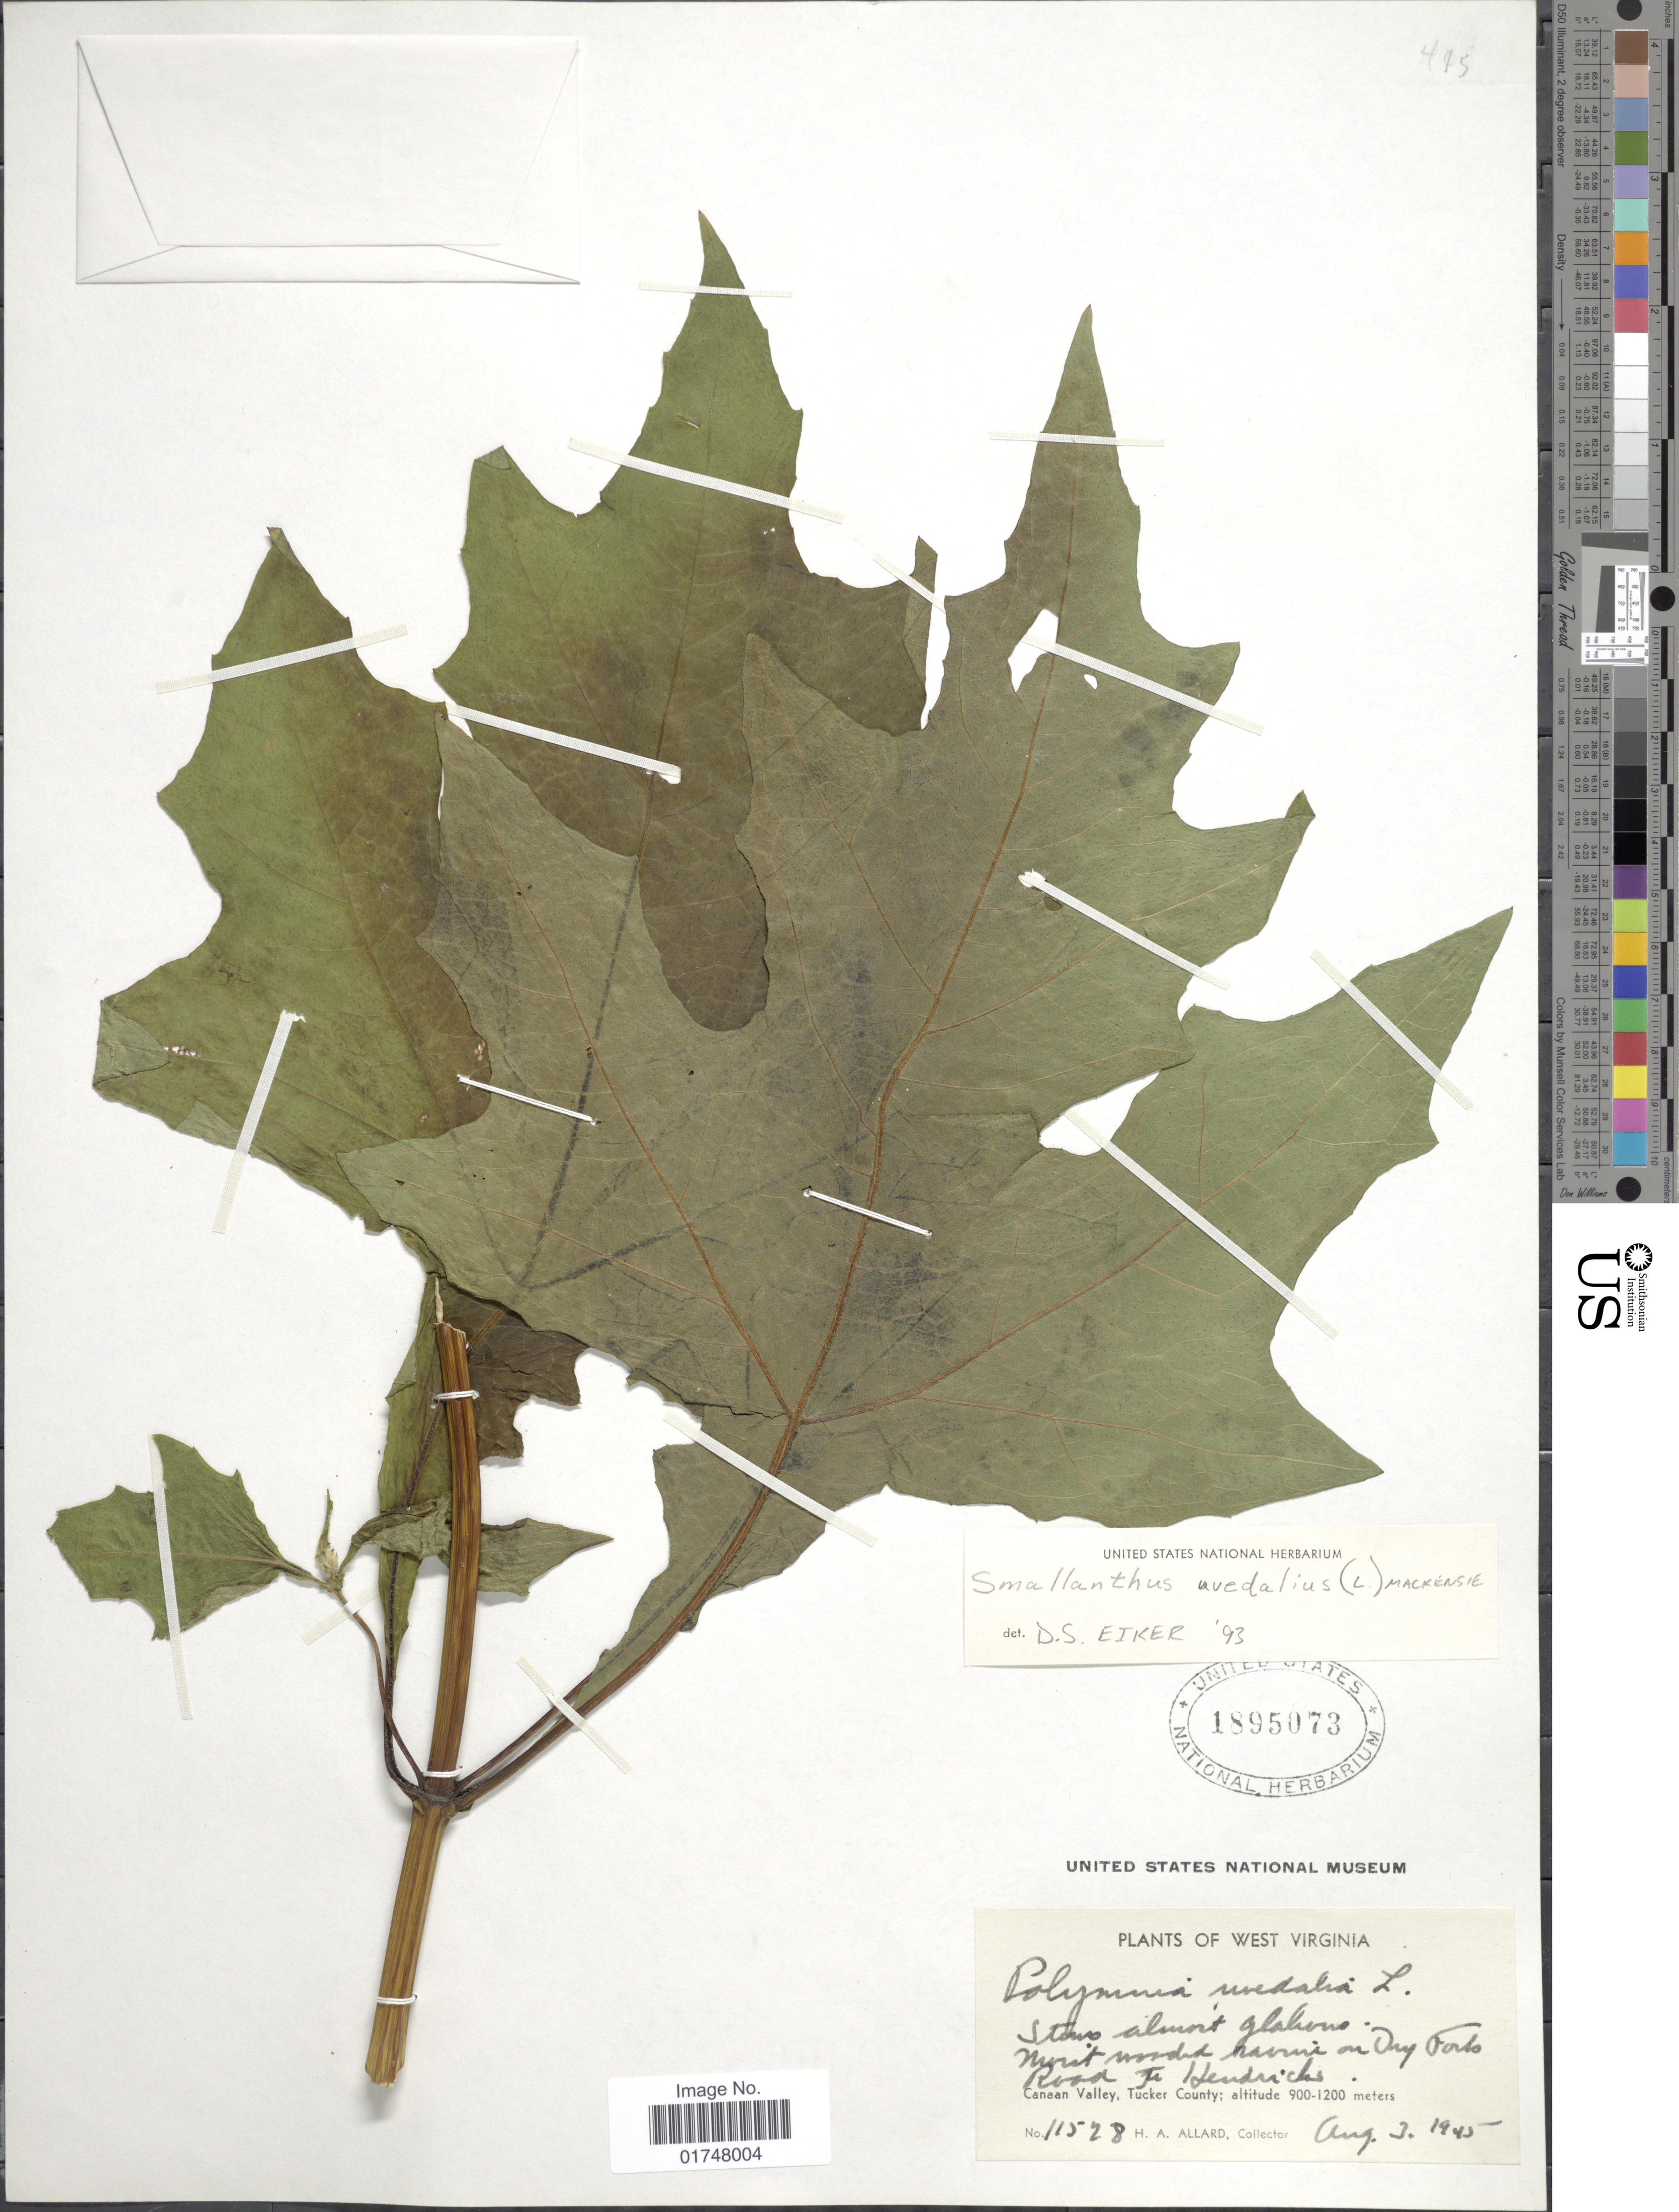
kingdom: Plantae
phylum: Tracheophyta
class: Magnoliopsida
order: Asterales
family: Asteraceae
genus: Smallanthus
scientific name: Smallanthus uvedalia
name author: (L.) Mack. ex Mack.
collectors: H. A. Allard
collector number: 11528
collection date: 1945-08-03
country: United States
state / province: West Virginia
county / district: Tucker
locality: Moist wooded ravine on dry Forks Road to Hendricks. Canaan Valley, Tucker County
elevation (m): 900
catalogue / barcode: US 1895073